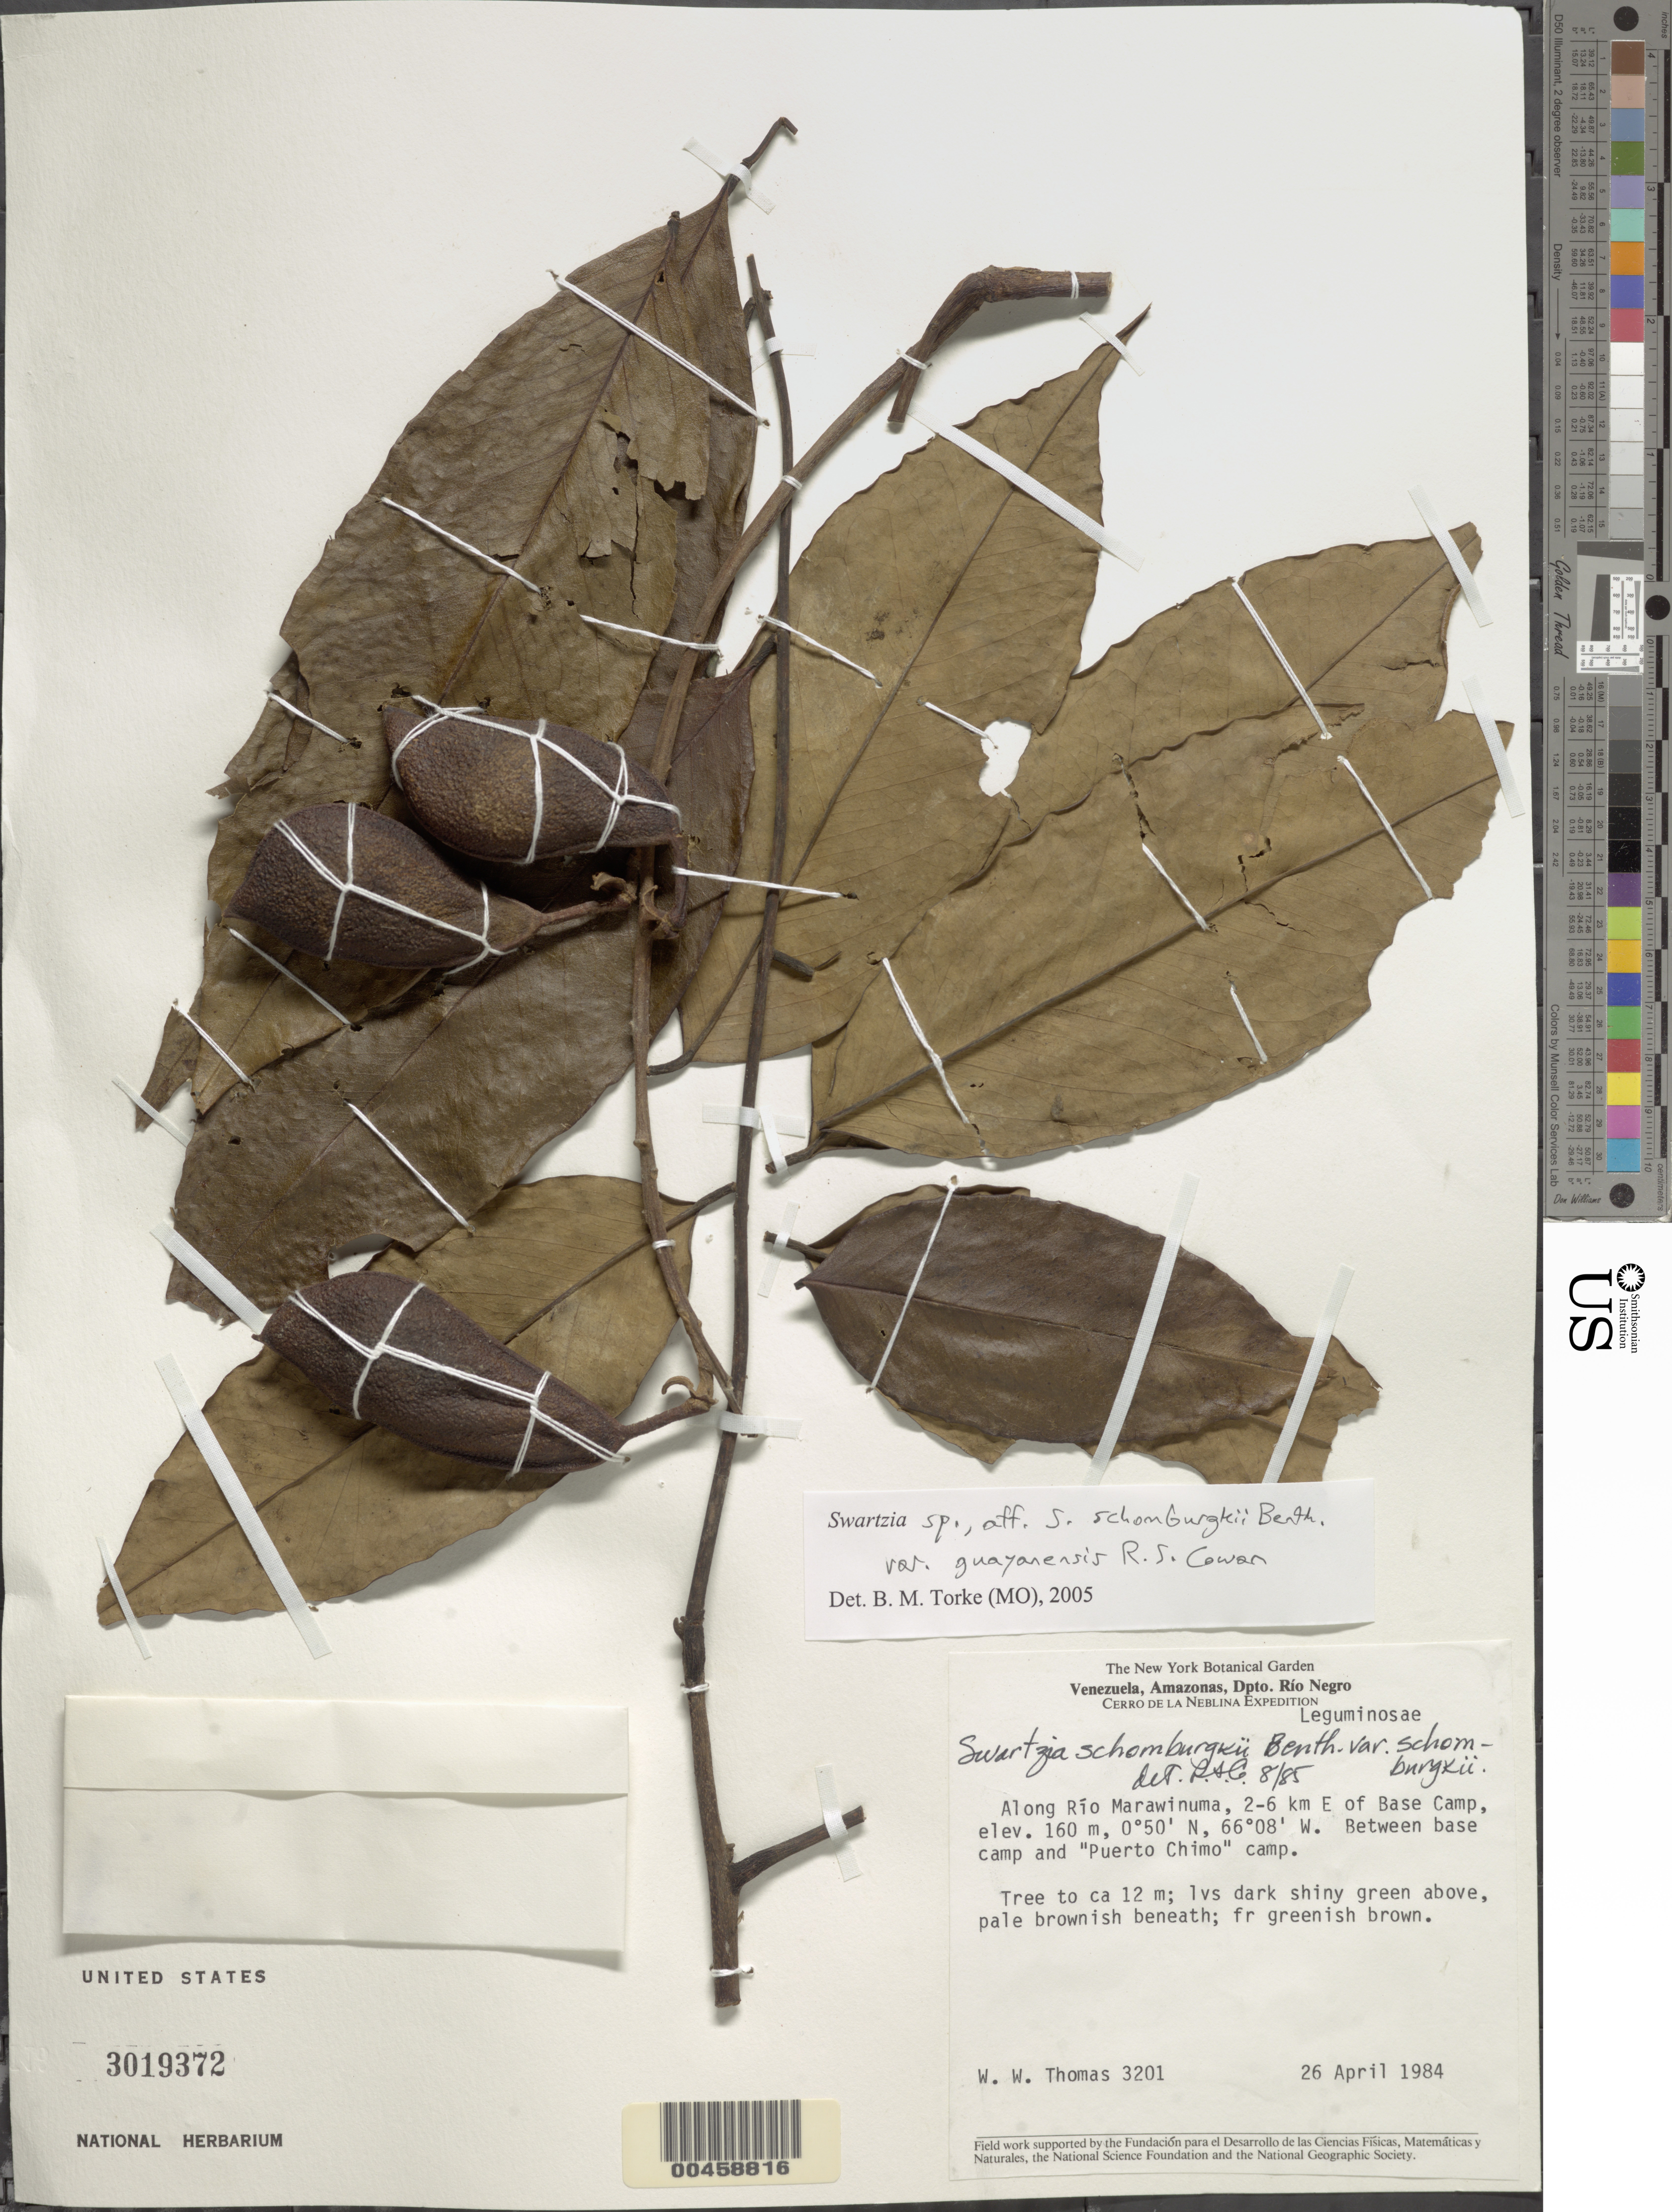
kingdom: Plantae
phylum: Tracheophyta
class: Magnoliopsida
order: Fabales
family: Fabaceae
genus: Swartzia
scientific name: Swartzia schomburgkii var. guayanensis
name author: R.S. Cowan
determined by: Cowan, R. S.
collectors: W. W. Thomas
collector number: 3201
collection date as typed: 26 Apr 1984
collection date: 1984-04-26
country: Venezuela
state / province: Amazonas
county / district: Rio Negro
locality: Cerro Neblina; Rio Mawarinuma, 2 - 6 km E of base camp, between base camp and "Puerto Chimo" camp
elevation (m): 160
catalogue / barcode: US 3019372